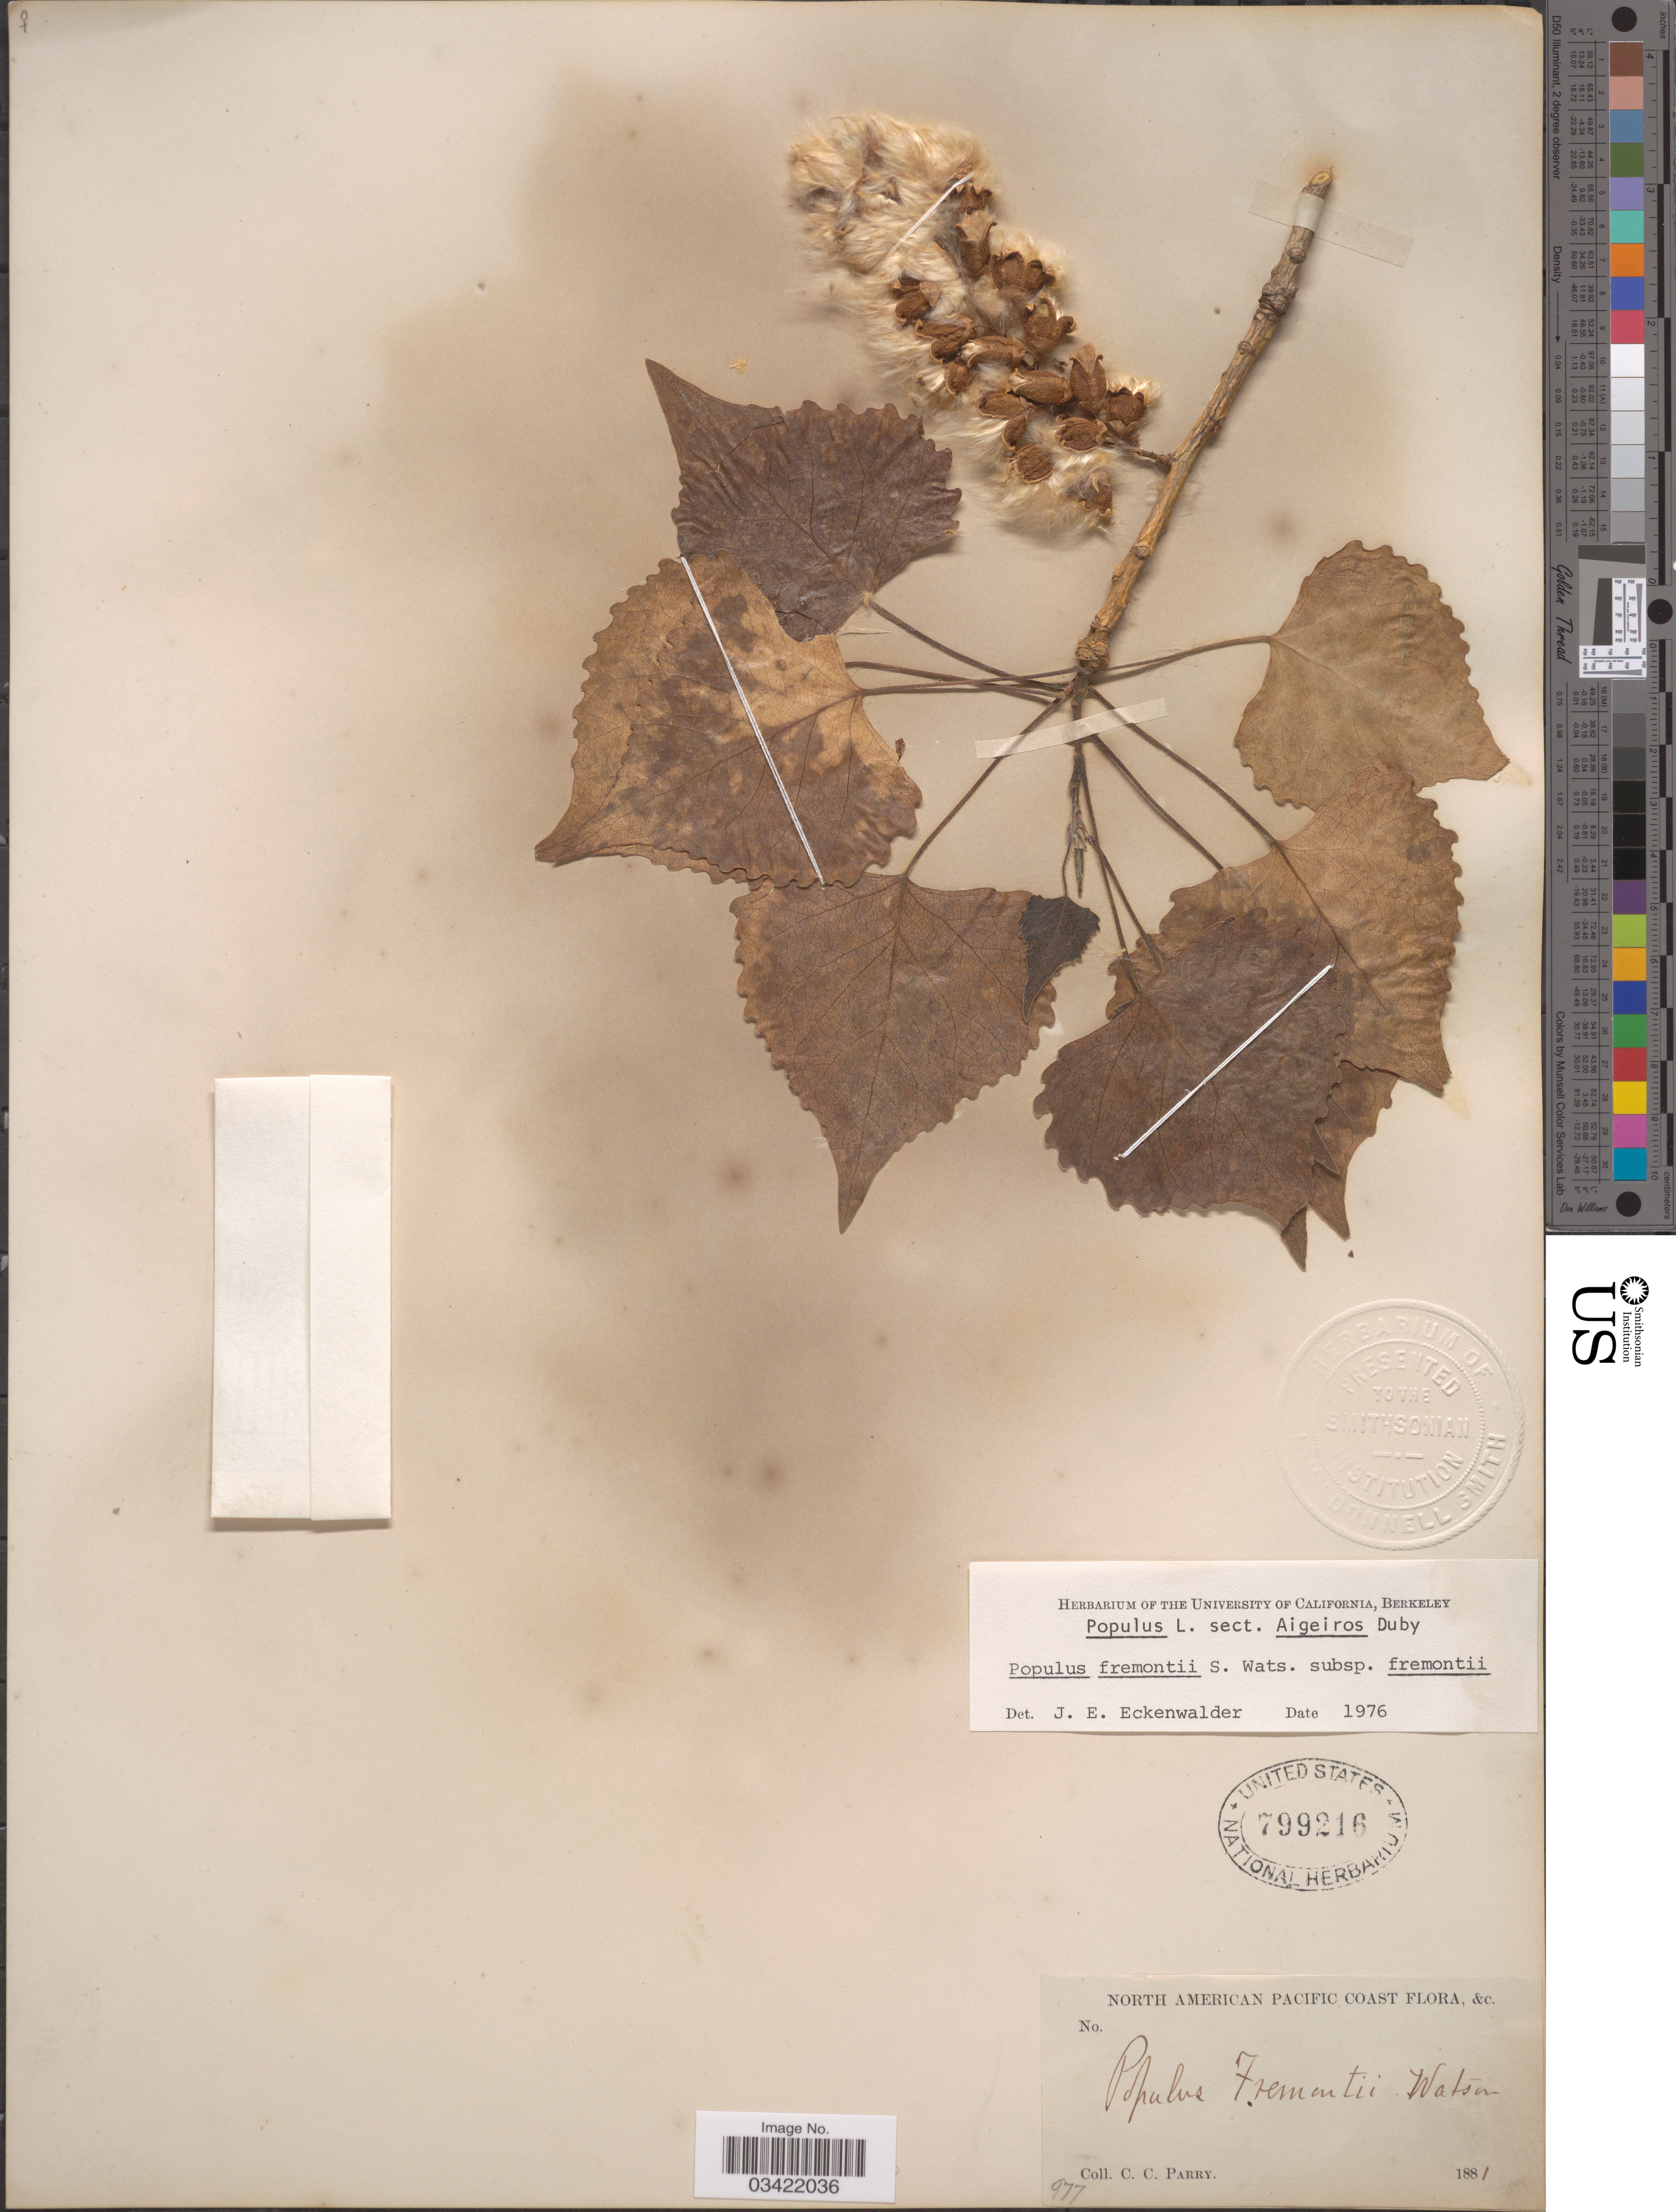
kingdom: Plantae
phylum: Tracheophyta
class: Magnoliopsida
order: Malpighiales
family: Salicaceae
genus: Populus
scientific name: Populus fremontii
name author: S. Watson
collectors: C. C. Parry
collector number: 977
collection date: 1881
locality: North American Pacific Coast.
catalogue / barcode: US 799216